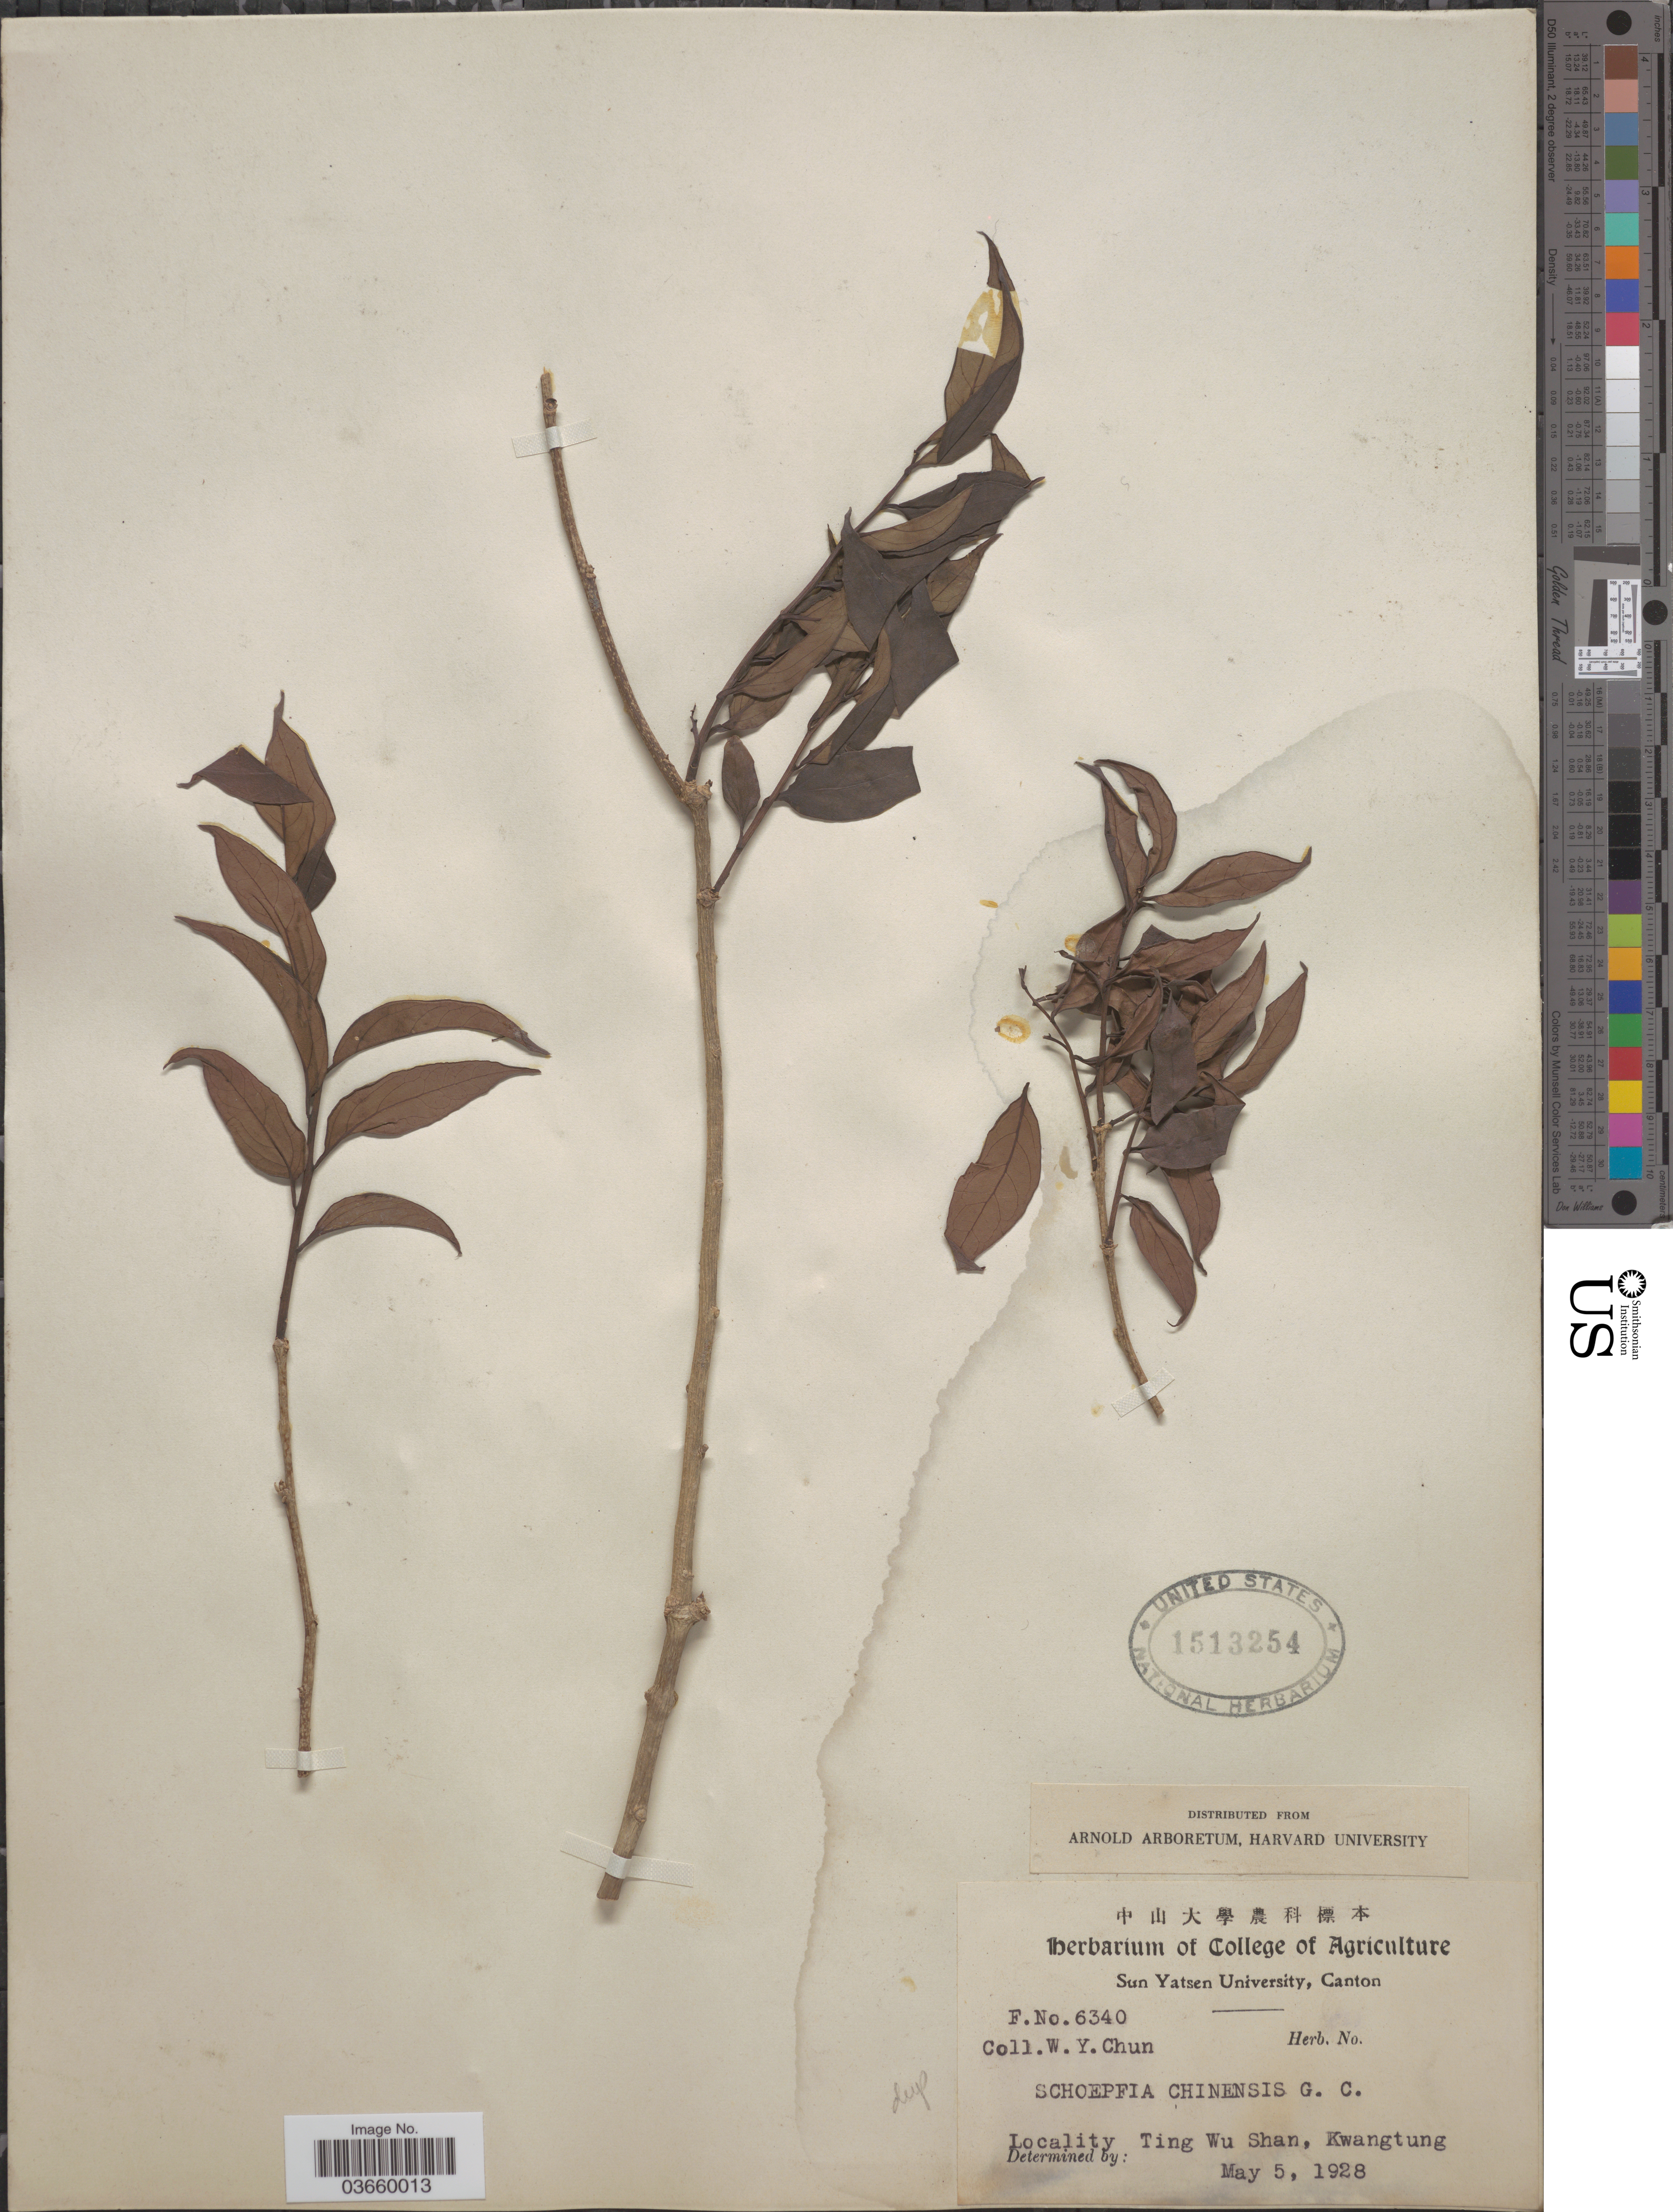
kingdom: Plantae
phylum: Tracheophyta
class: Magnoliopsida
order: Santalales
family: Schoepfiaceae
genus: Schoepfia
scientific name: Schoepfia chinensis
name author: Gardner & Champ.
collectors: W. Y. Chun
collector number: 6340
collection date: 1928-05-05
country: China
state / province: Guangdong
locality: Ting Wu Shan, Kwangtung.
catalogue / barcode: US 1513254